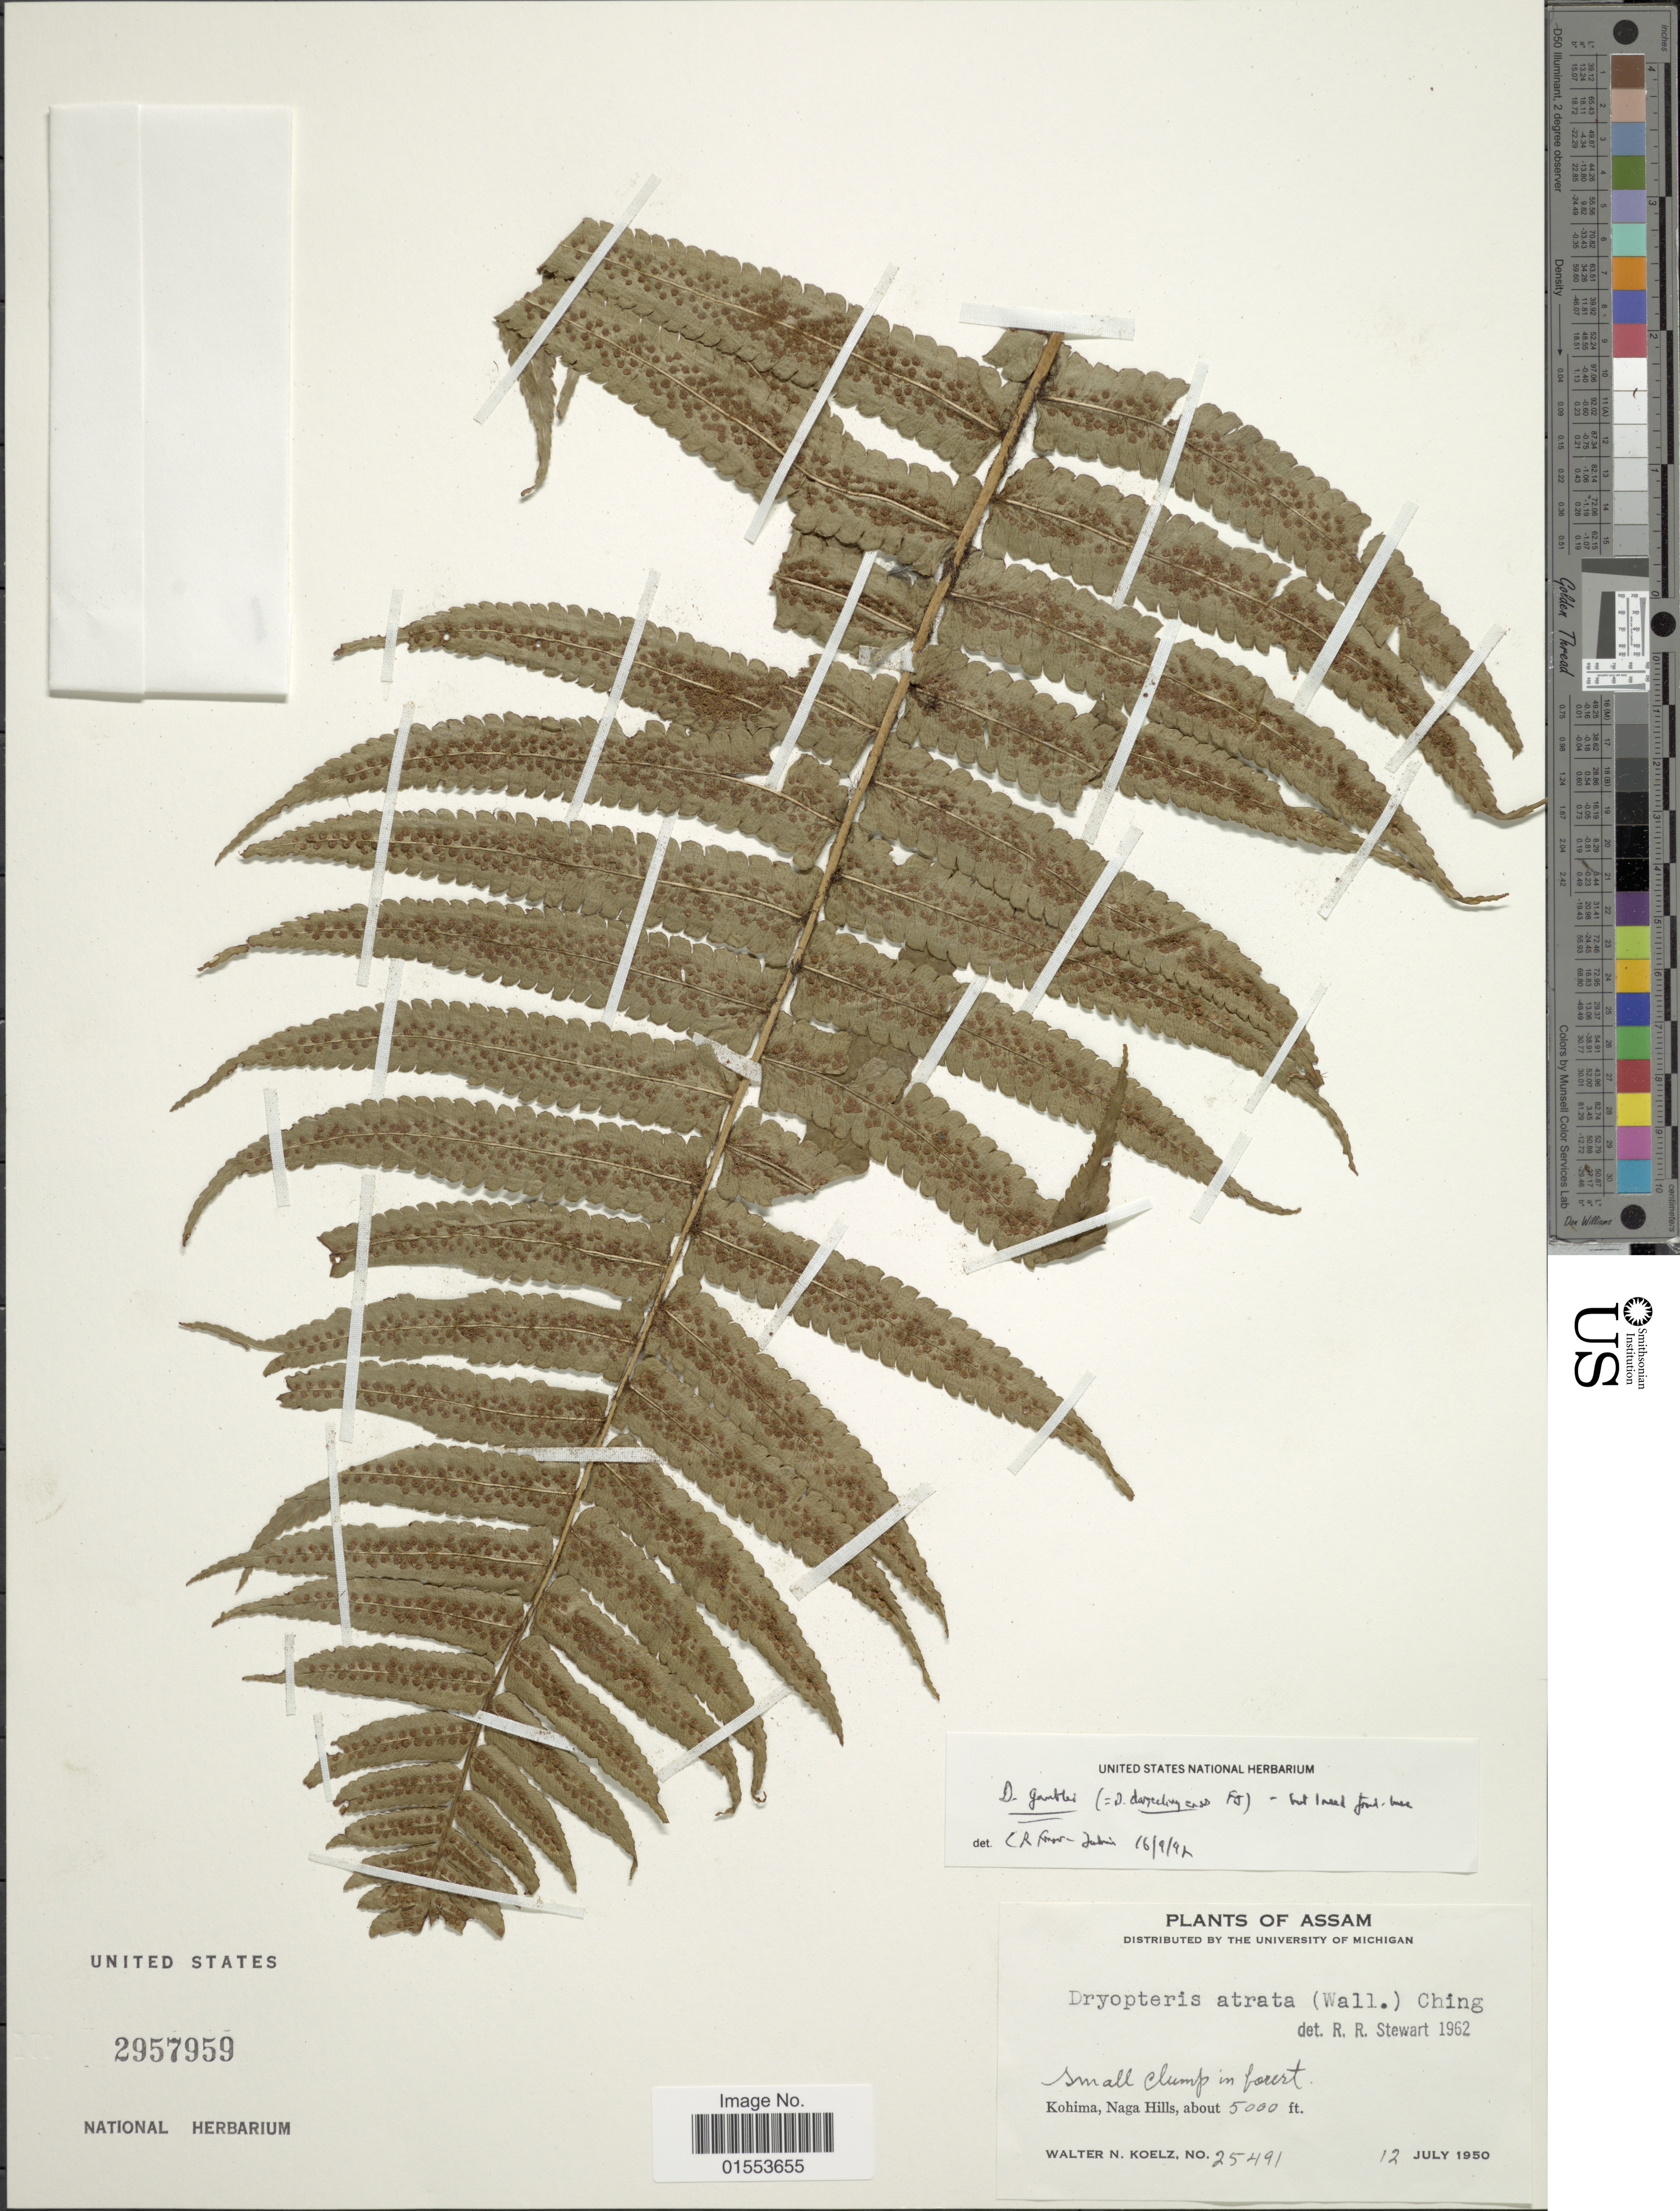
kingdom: Plantae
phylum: Tracheophyta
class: Polypodiopsida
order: Polypodiales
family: Dryopteridaceae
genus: Dryopteris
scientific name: Dryopteris atrata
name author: (Wall. ex Kunze) Ching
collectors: W. N. Koelz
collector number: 25491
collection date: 1950-07-12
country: India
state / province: Nagaland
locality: Assam, Kohima, Naga Hills.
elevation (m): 1524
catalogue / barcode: US 2957959